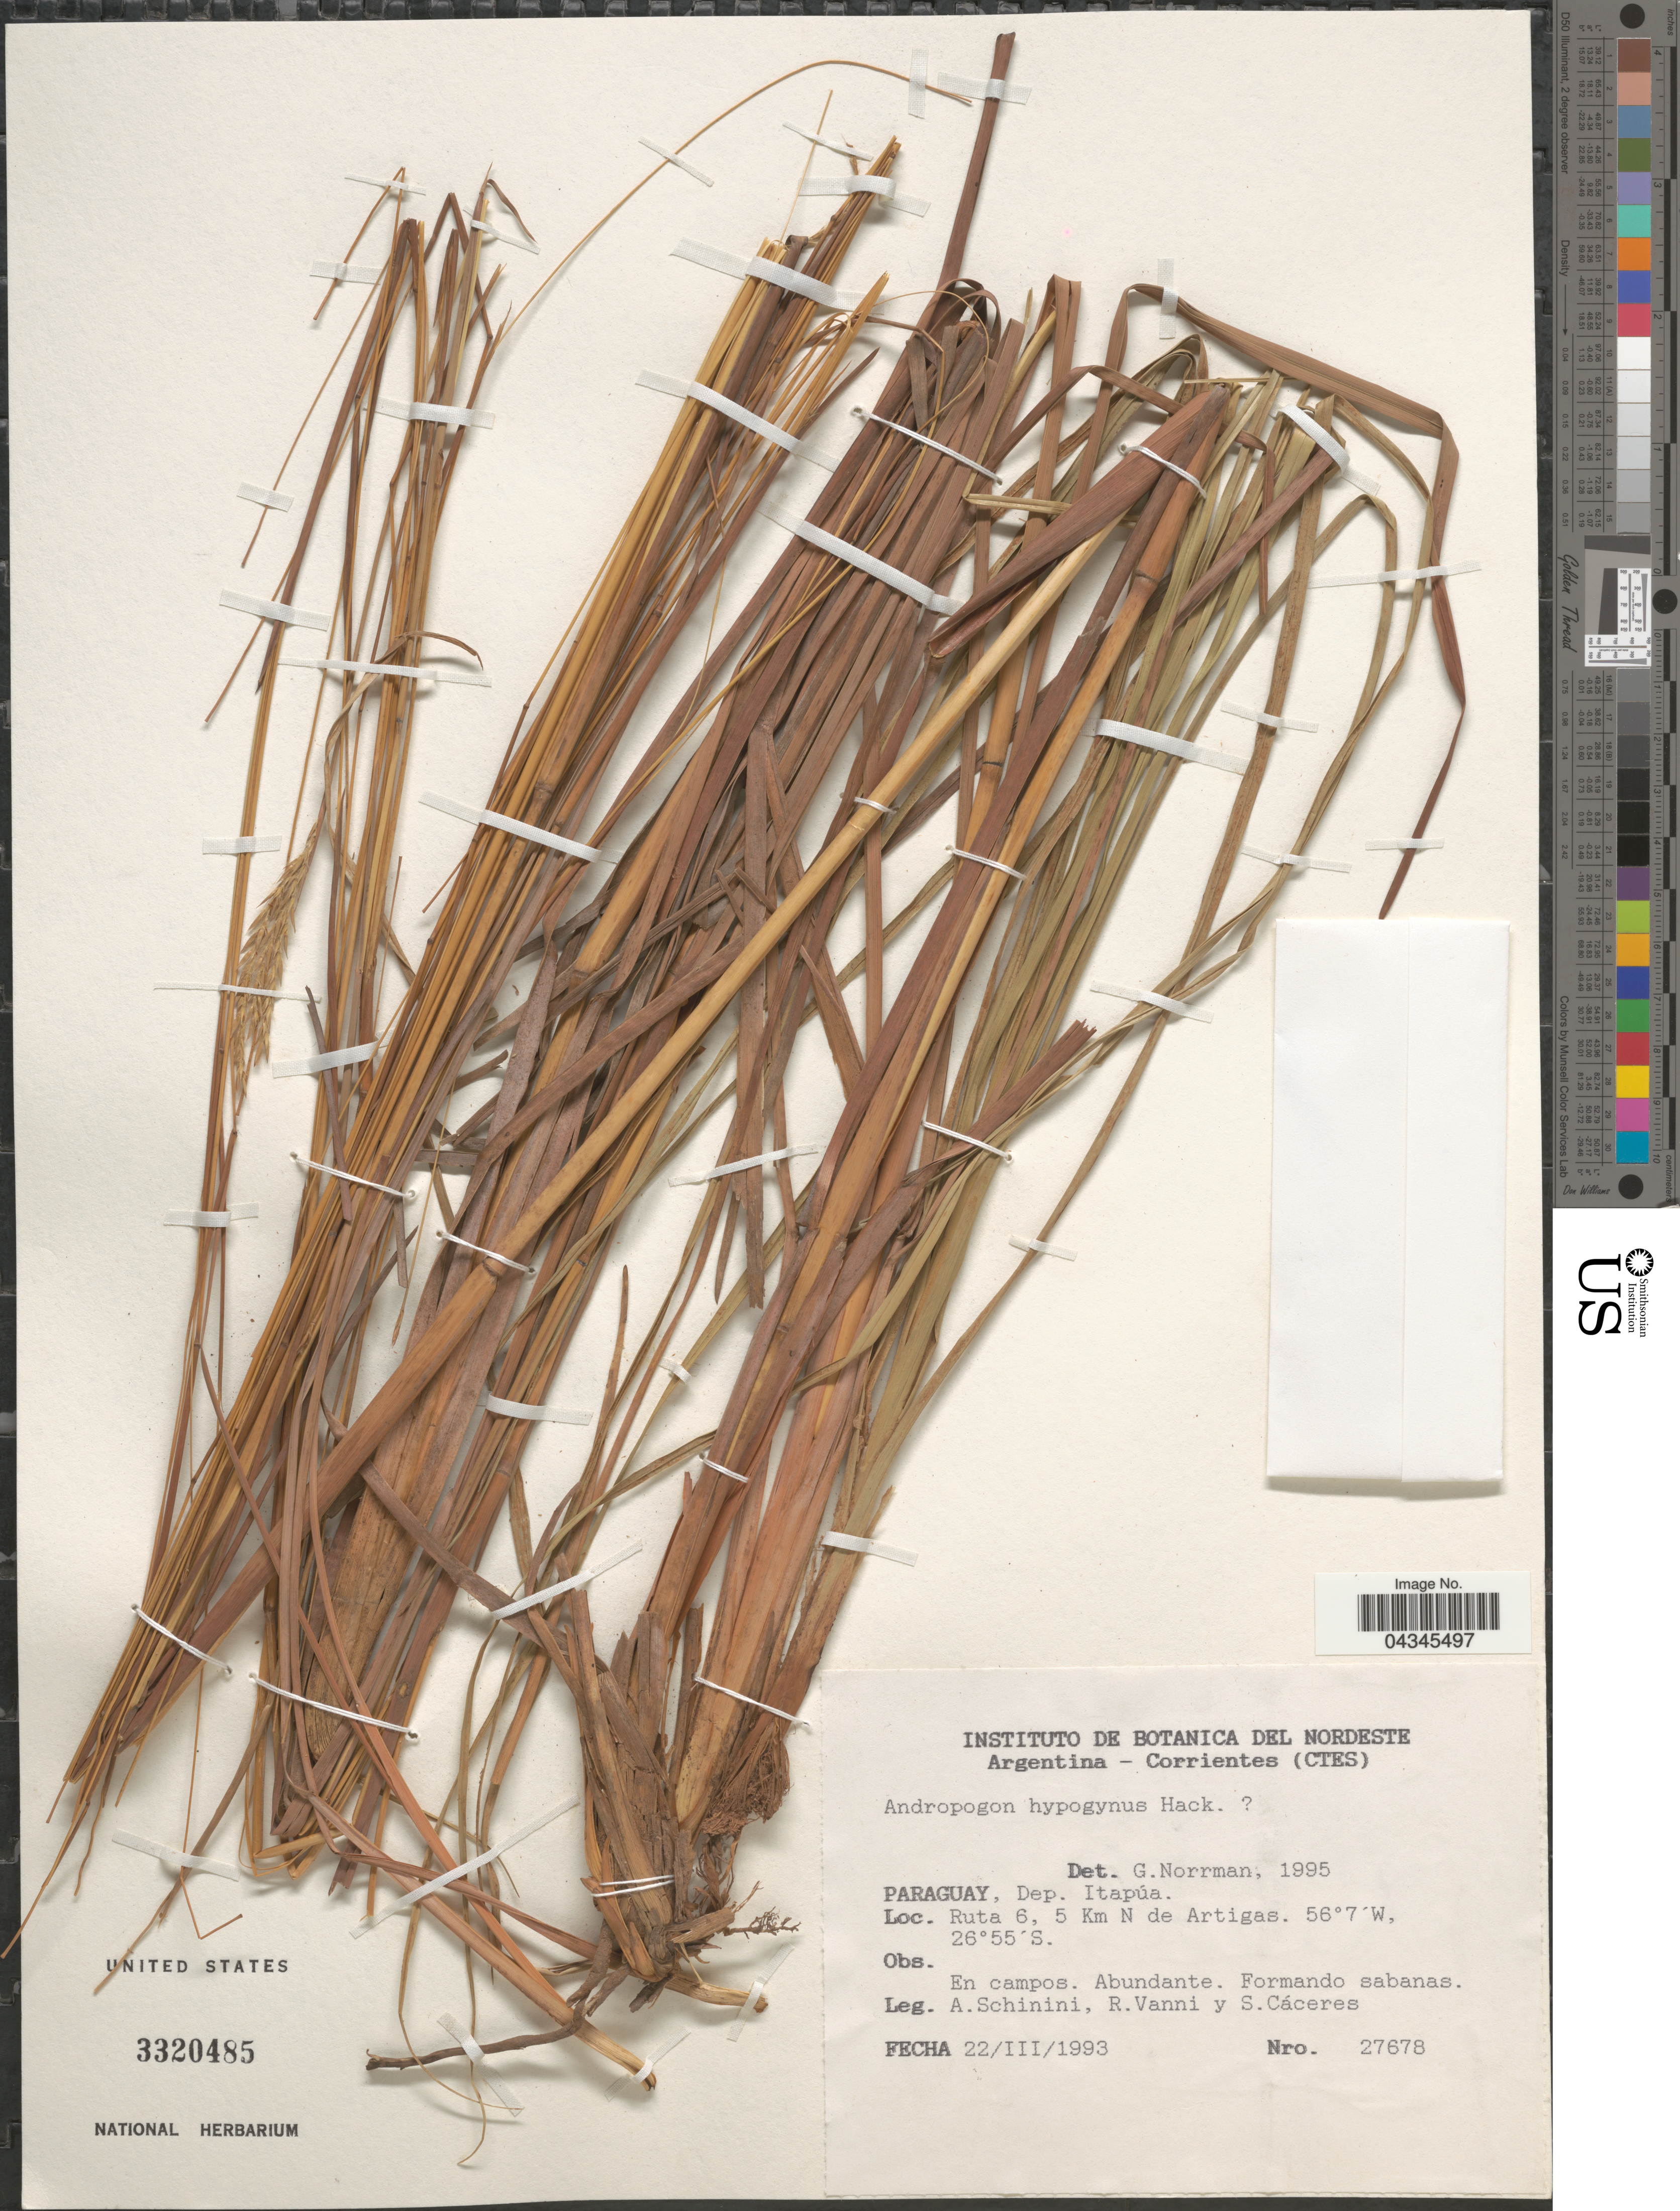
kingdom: Plantae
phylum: Tracheophyta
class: Liliopsida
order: Poales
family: Poaceae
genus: Andropogon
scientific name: Andropogon hypogynus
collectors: A. Schinini, R. Vanni & S. Cáceres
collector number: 27678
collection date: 1993-03-22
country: Paraguay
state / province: Itapua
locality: Dep. Itapúa. Ruta 6, 5 Km N de Artigas.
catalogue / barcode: US 3320485